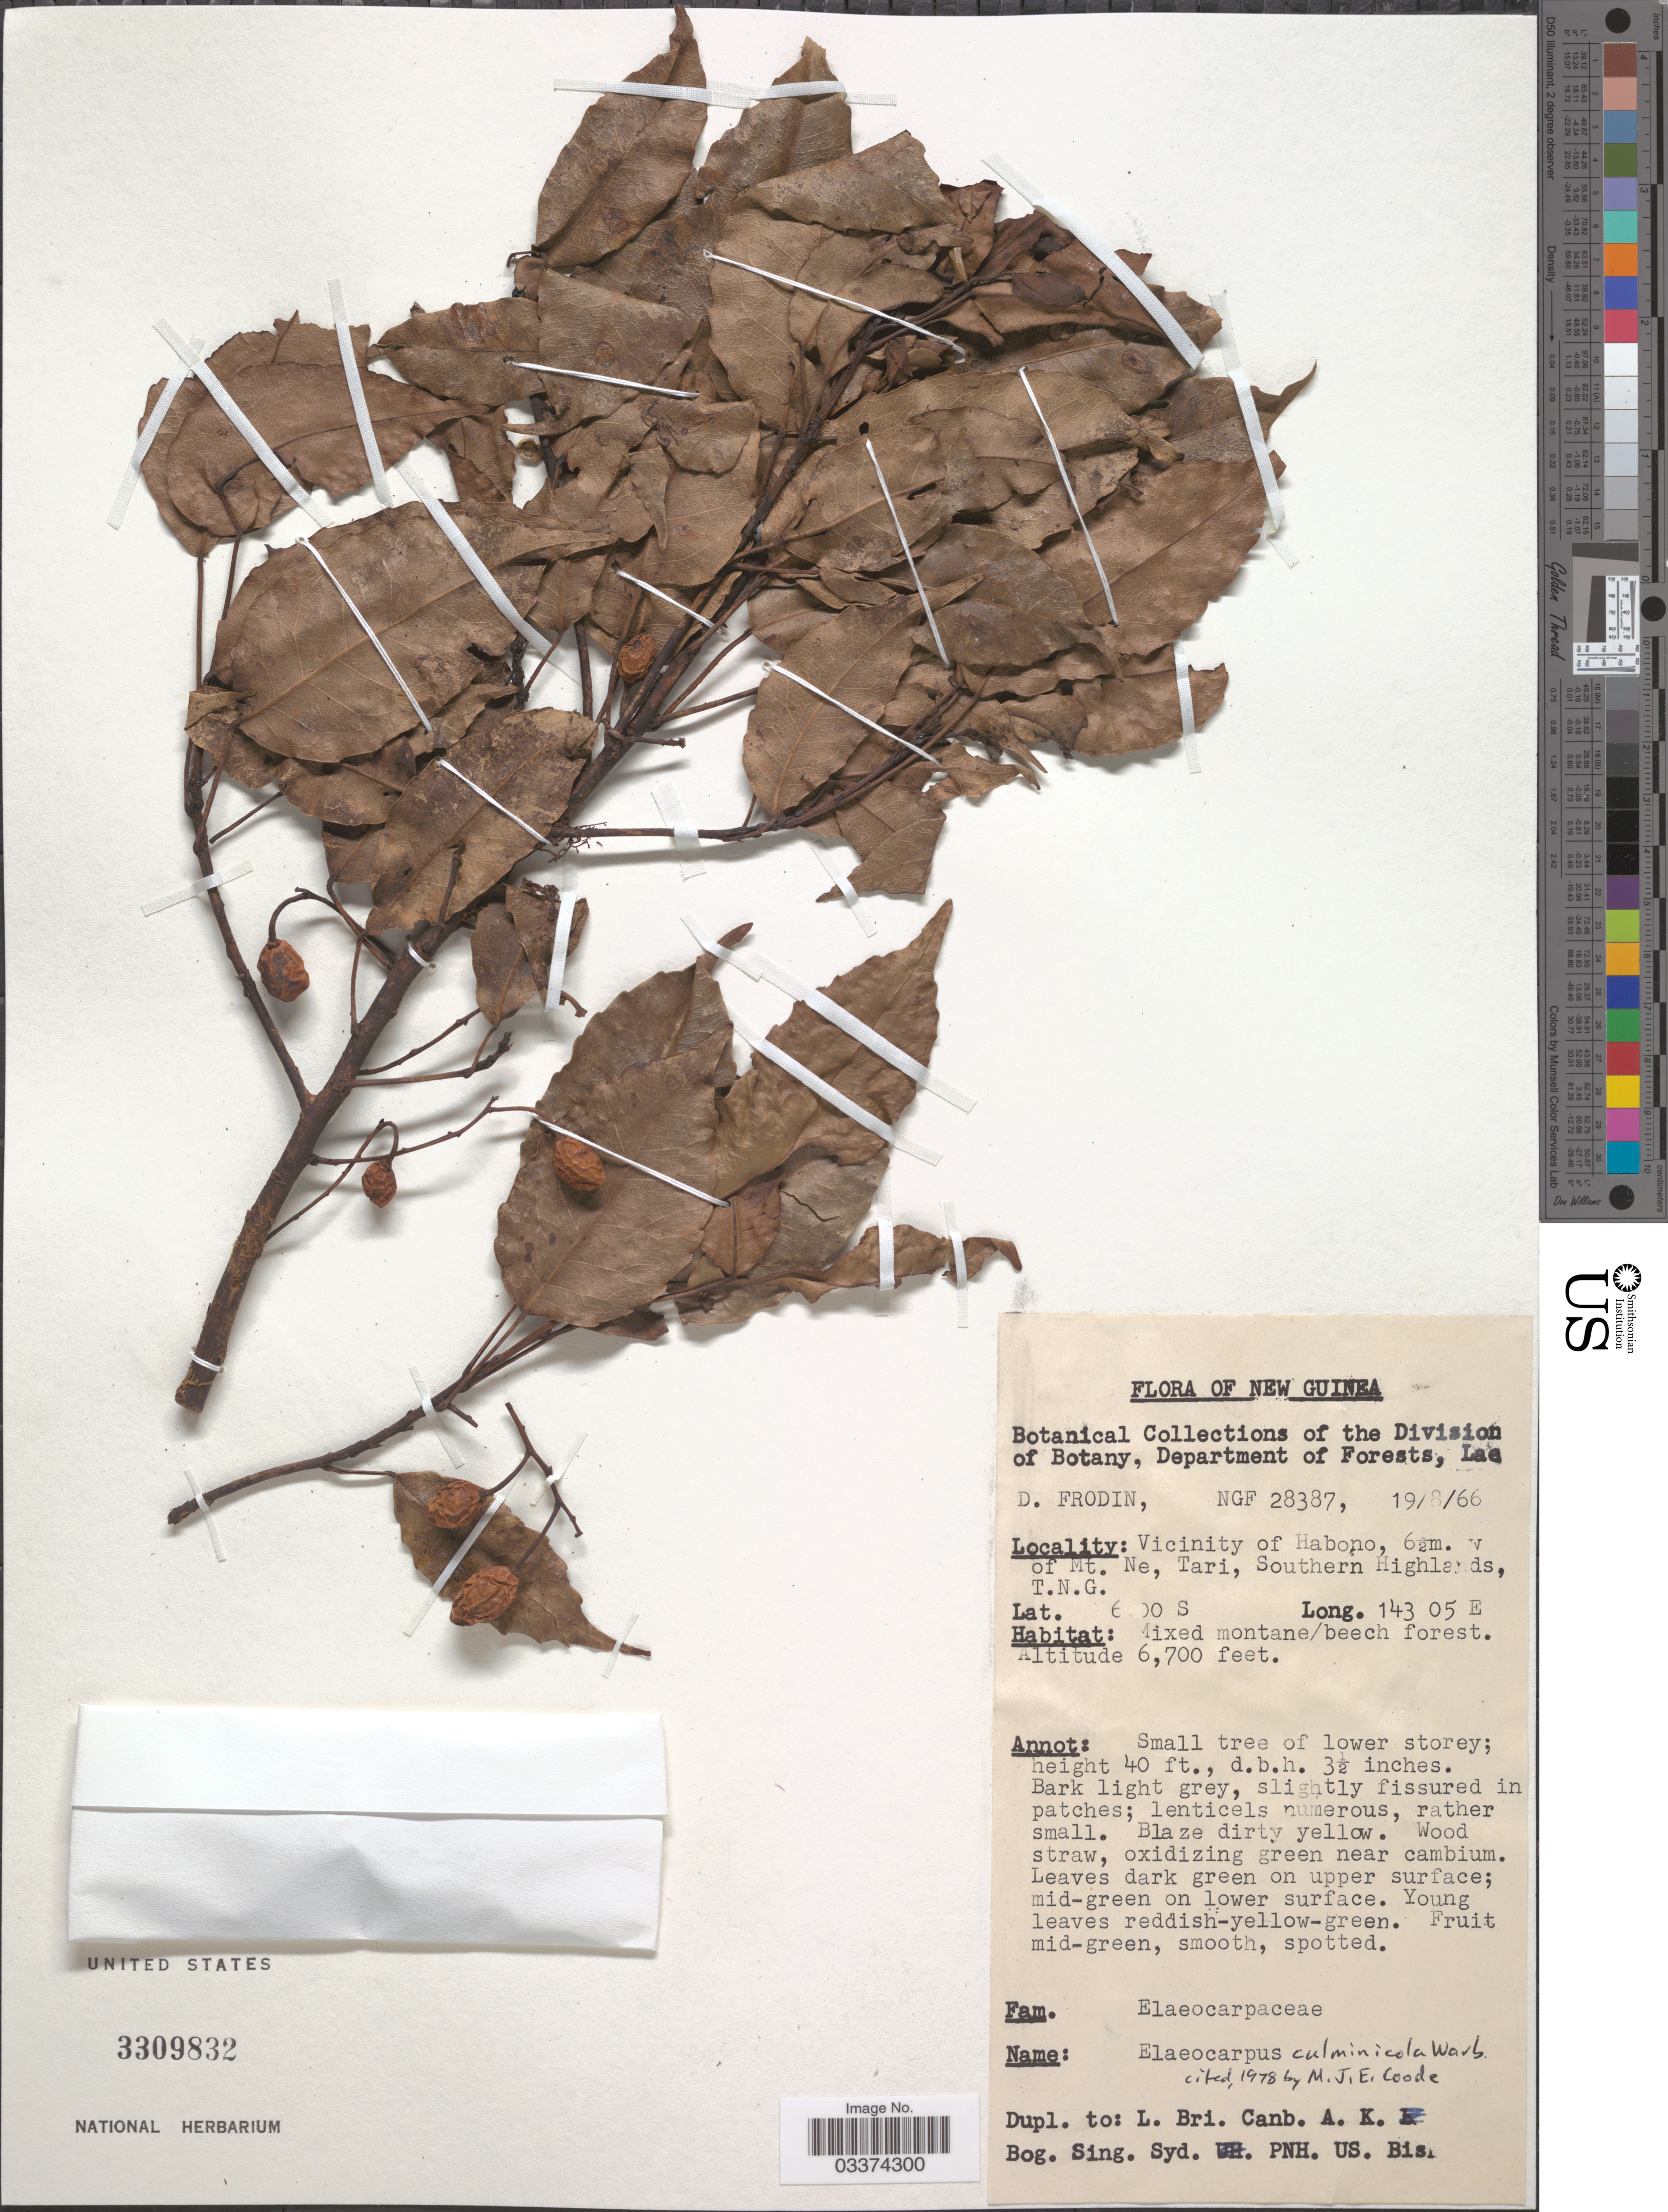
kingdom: Plantae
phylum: Tracheophyta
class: Magnoliopsida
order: Oxalidales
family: Elaeocarpaceae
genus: Elaeocarpus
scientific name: Elaeocarpus culminicola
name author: Warb.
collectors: D. G. Frodin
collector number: NGF28387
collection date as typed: Transcribed d/m/y: 19/8/66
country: Papua New Guinea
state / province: Southern Highlands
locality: New Guinea, Vicinity of Habono rest house, 6½m. w. of Mt. Ne, Tari, Southern Highlands, T.N.G.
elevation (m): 2042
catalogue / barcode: US 3309832